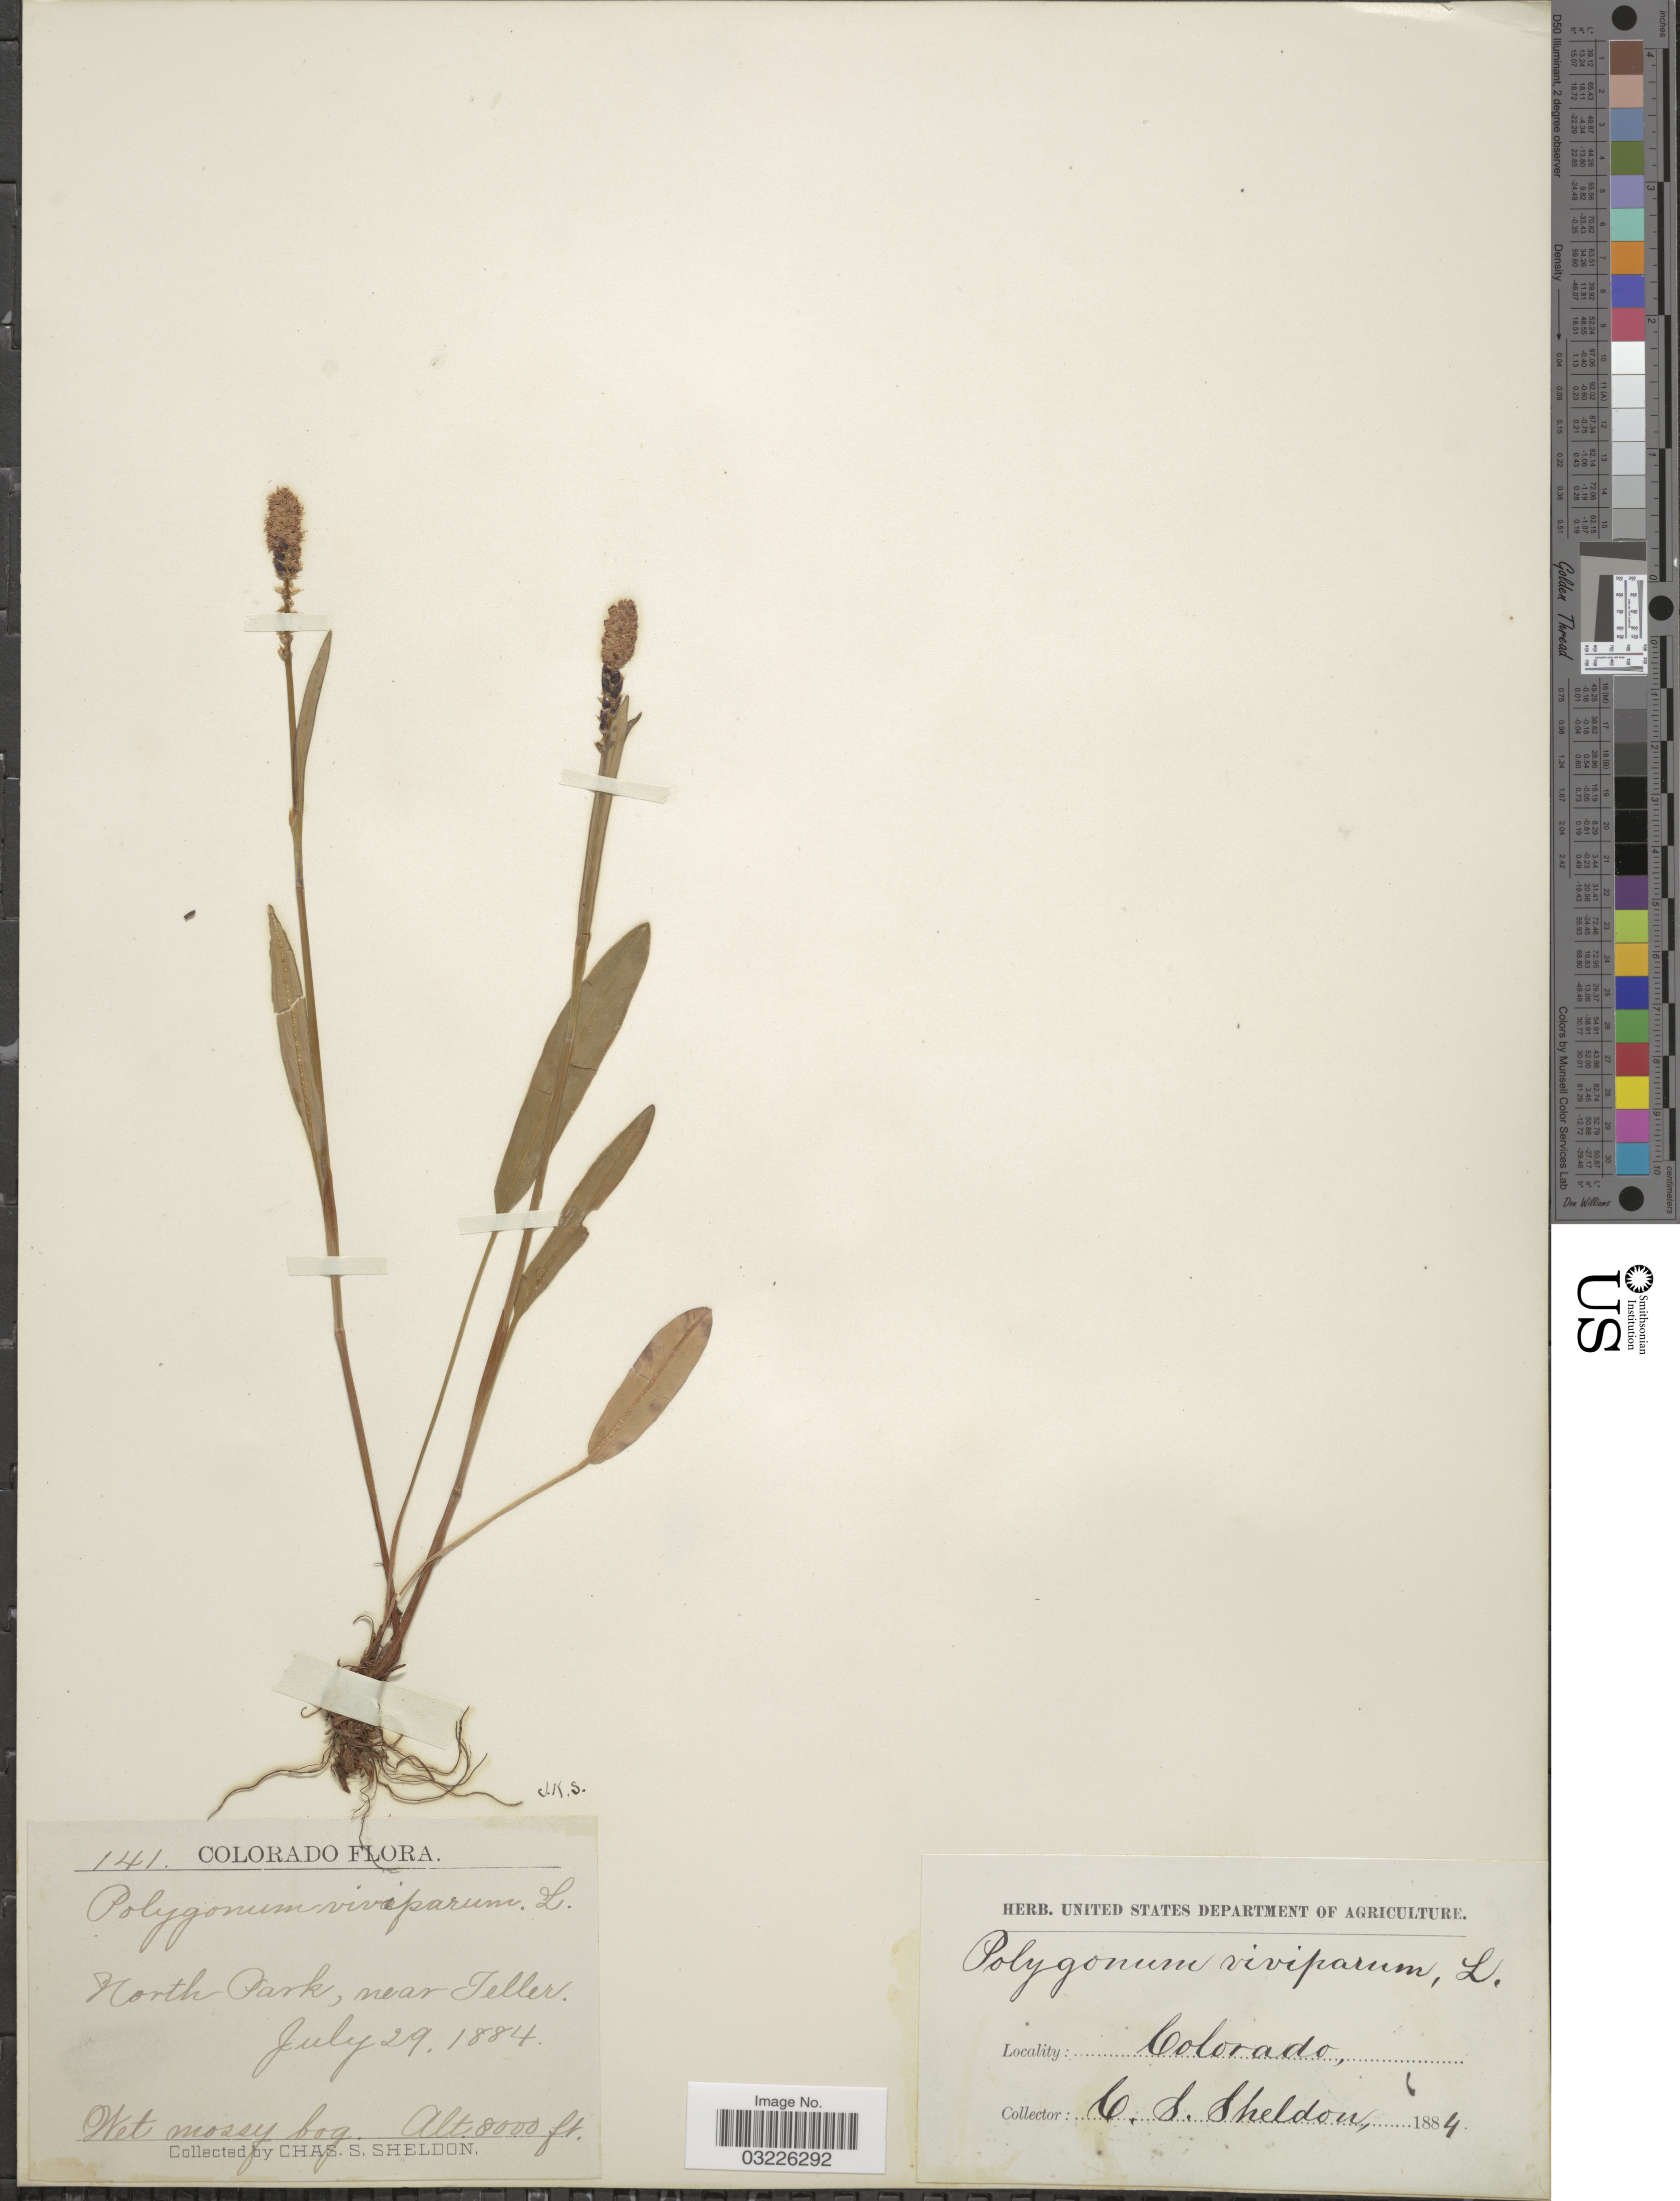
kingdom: Plantae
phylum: Tracheophyta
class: Magnoliopsida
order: Caryophyllales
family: Polygonaceae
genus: Bistorta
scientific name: Bistorta vivipara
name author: (L.) Delarbre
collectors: C. S. Sheldon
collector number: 141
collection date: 1884-07-29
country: United States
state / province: Colorado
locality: North Park, near Teller.